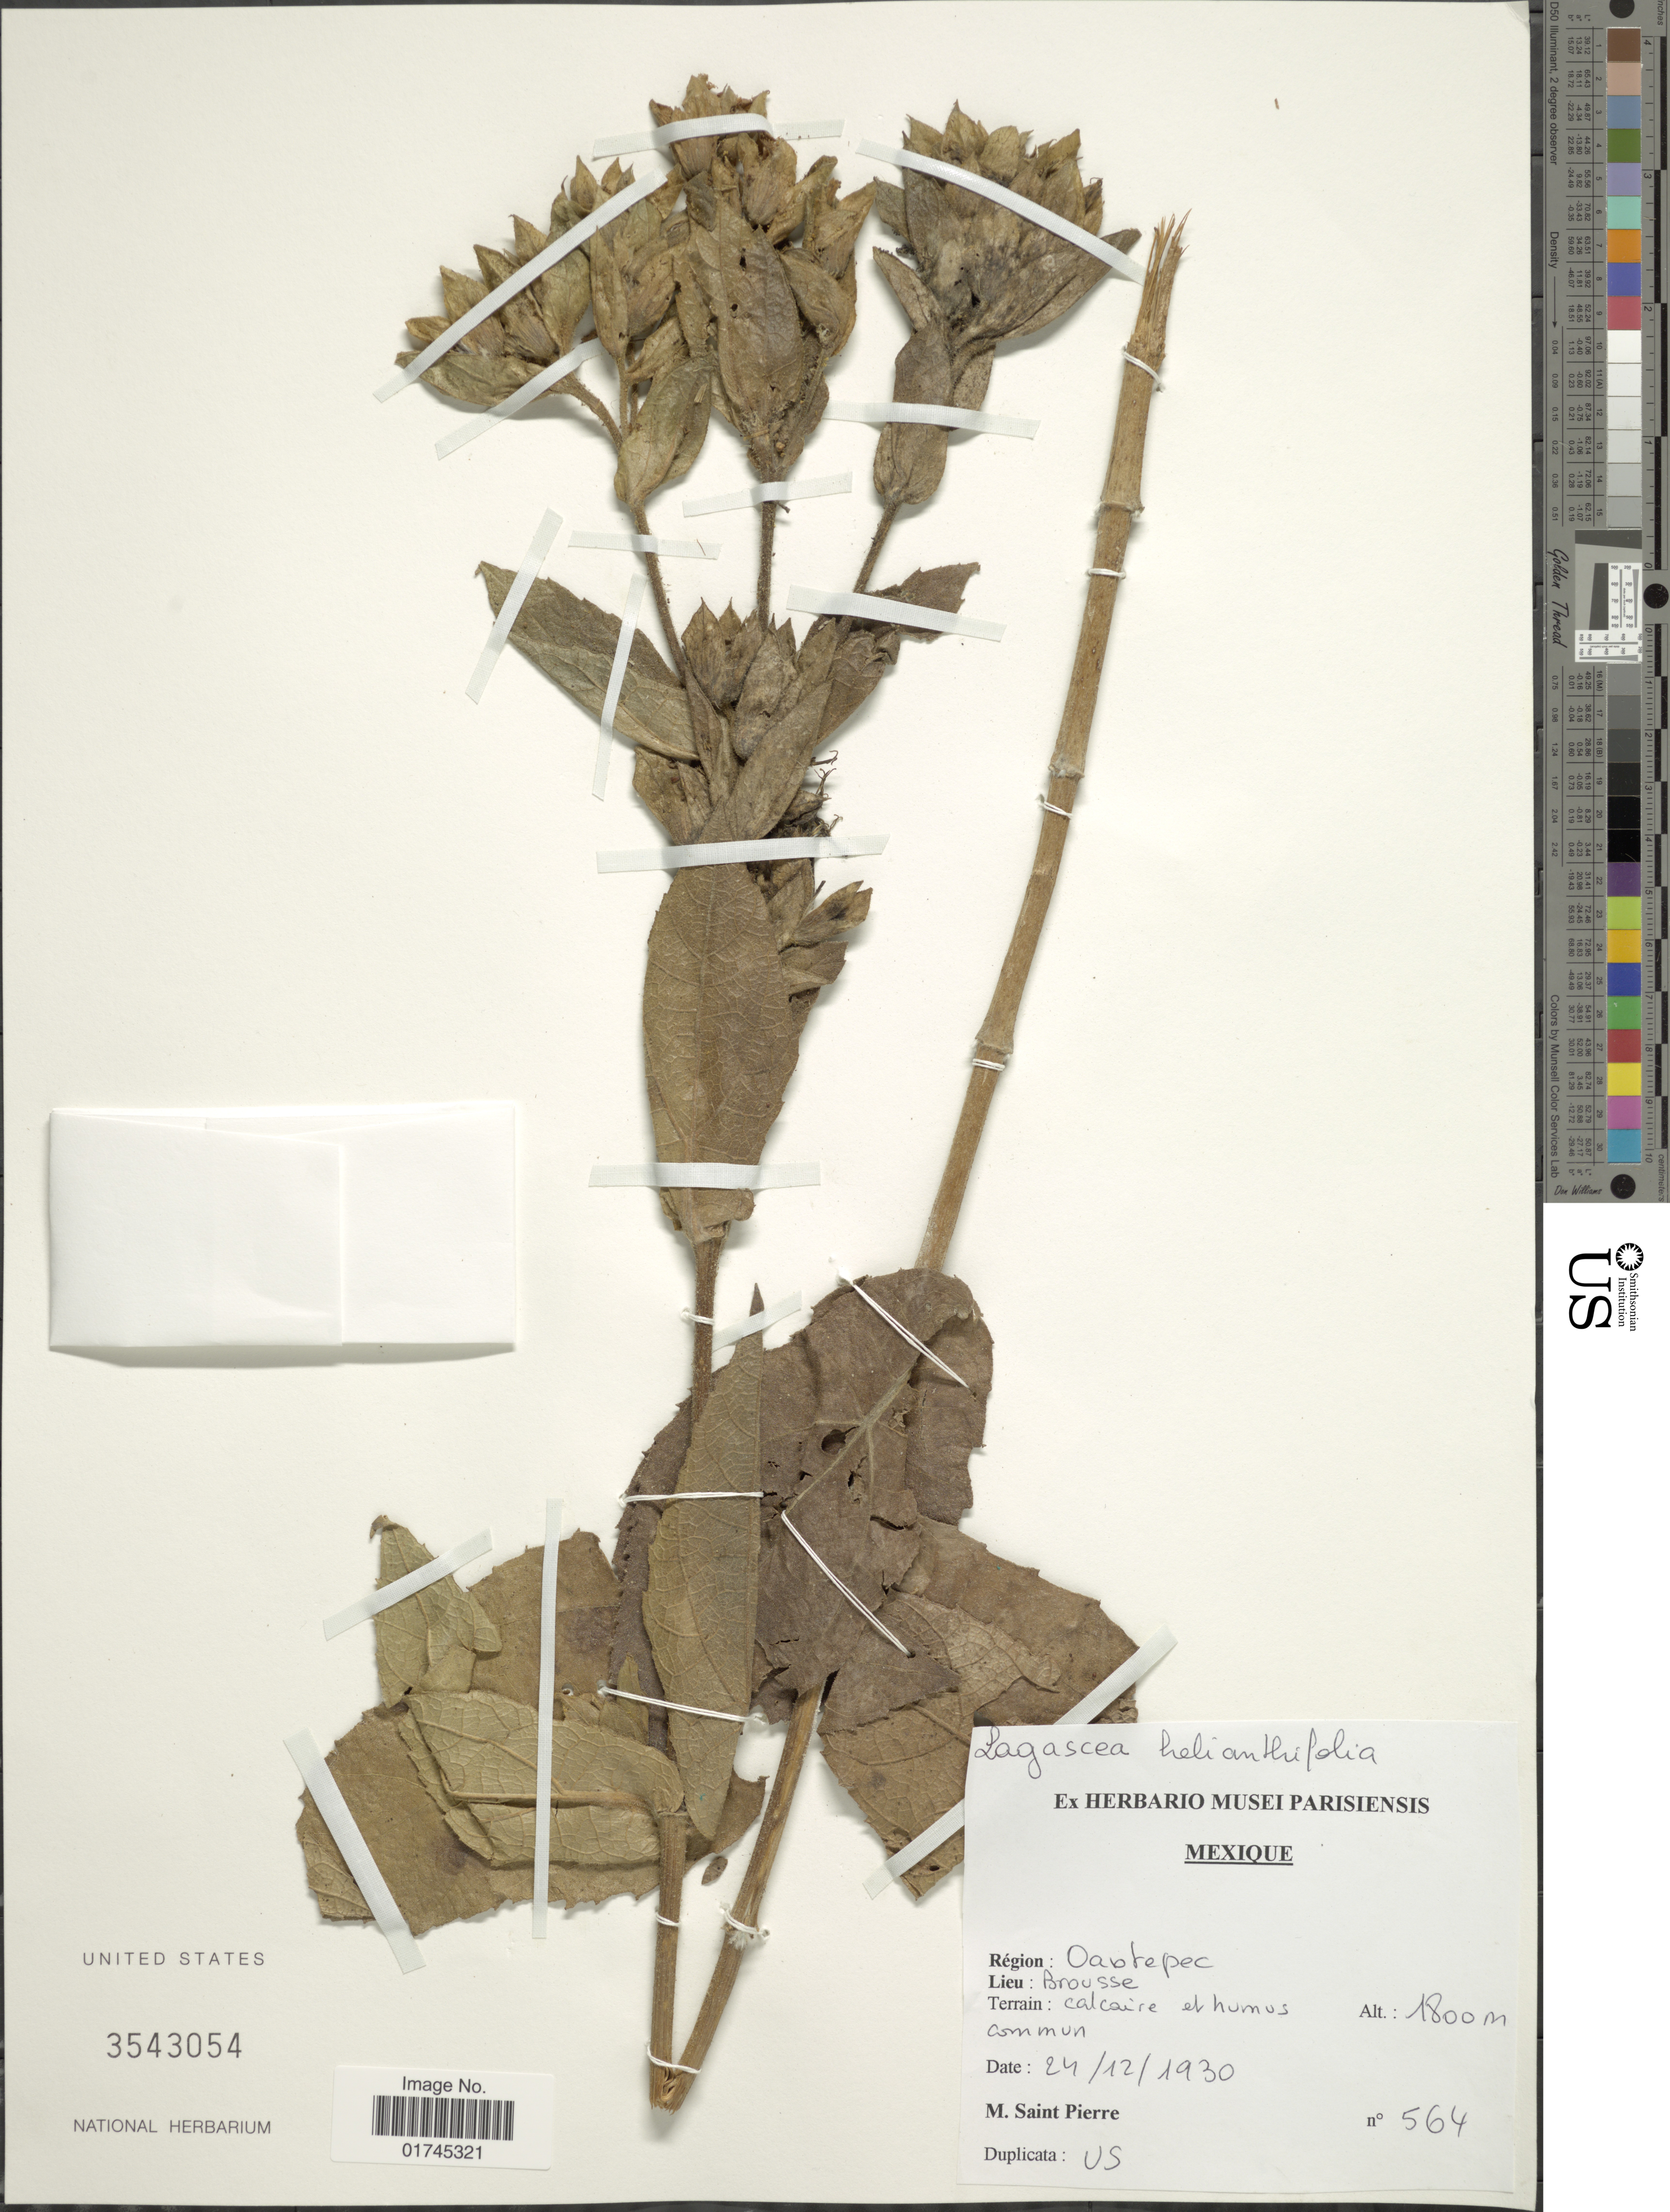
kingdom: Plantae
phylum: Tracheophyta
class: Magnoliopsida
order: Asterales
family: Asteraceae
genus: Lagascea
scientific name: Lagascea helianthifolia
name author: Kunth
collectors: M. Saint-Pierre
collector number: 564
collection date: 1930-12-24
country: Mexico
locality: Region: Oaxtepec, Lieu: Brousse.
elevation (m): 1800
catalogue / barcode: US 3543054